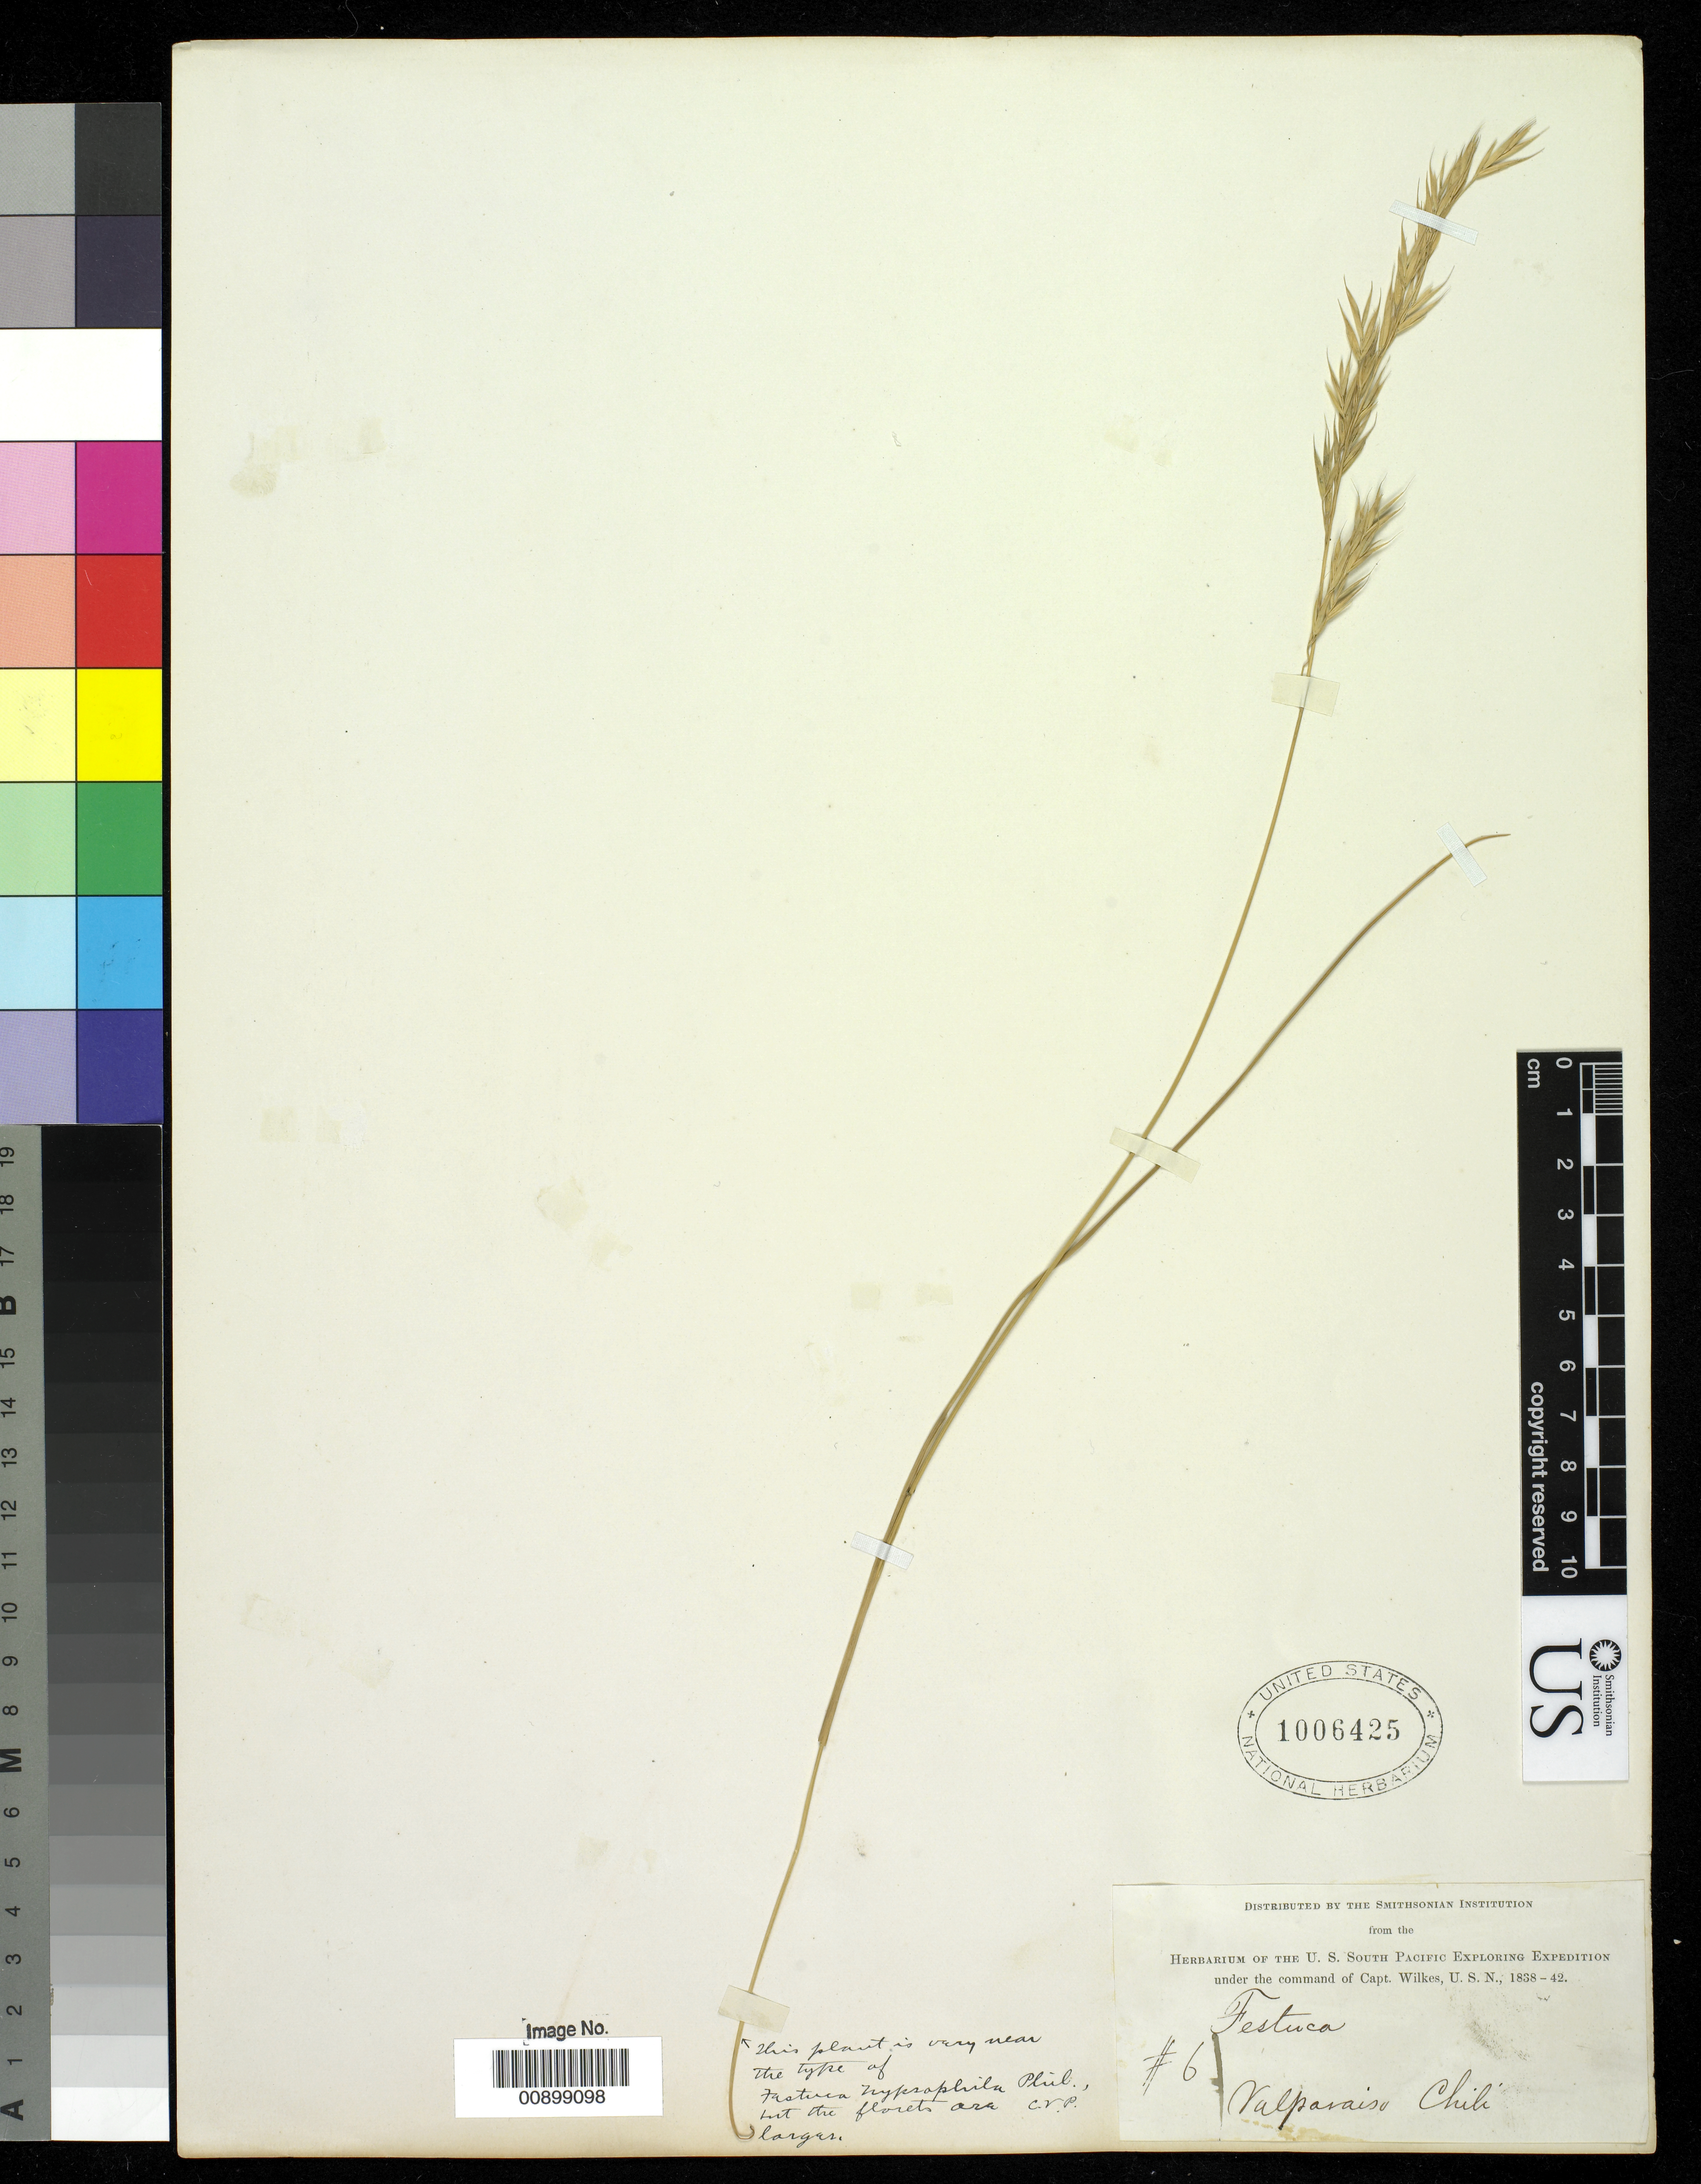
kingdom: Plantae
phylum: Tracheophyta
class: Liliopsida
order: Poales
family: Poaceae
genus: Festuca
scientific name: Festuca hypsophila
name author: Phil.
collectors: Wilkes Explor. Exped.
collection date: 1838/1842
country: Chile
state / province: Valparaíso (V)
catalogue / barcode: US 1006425